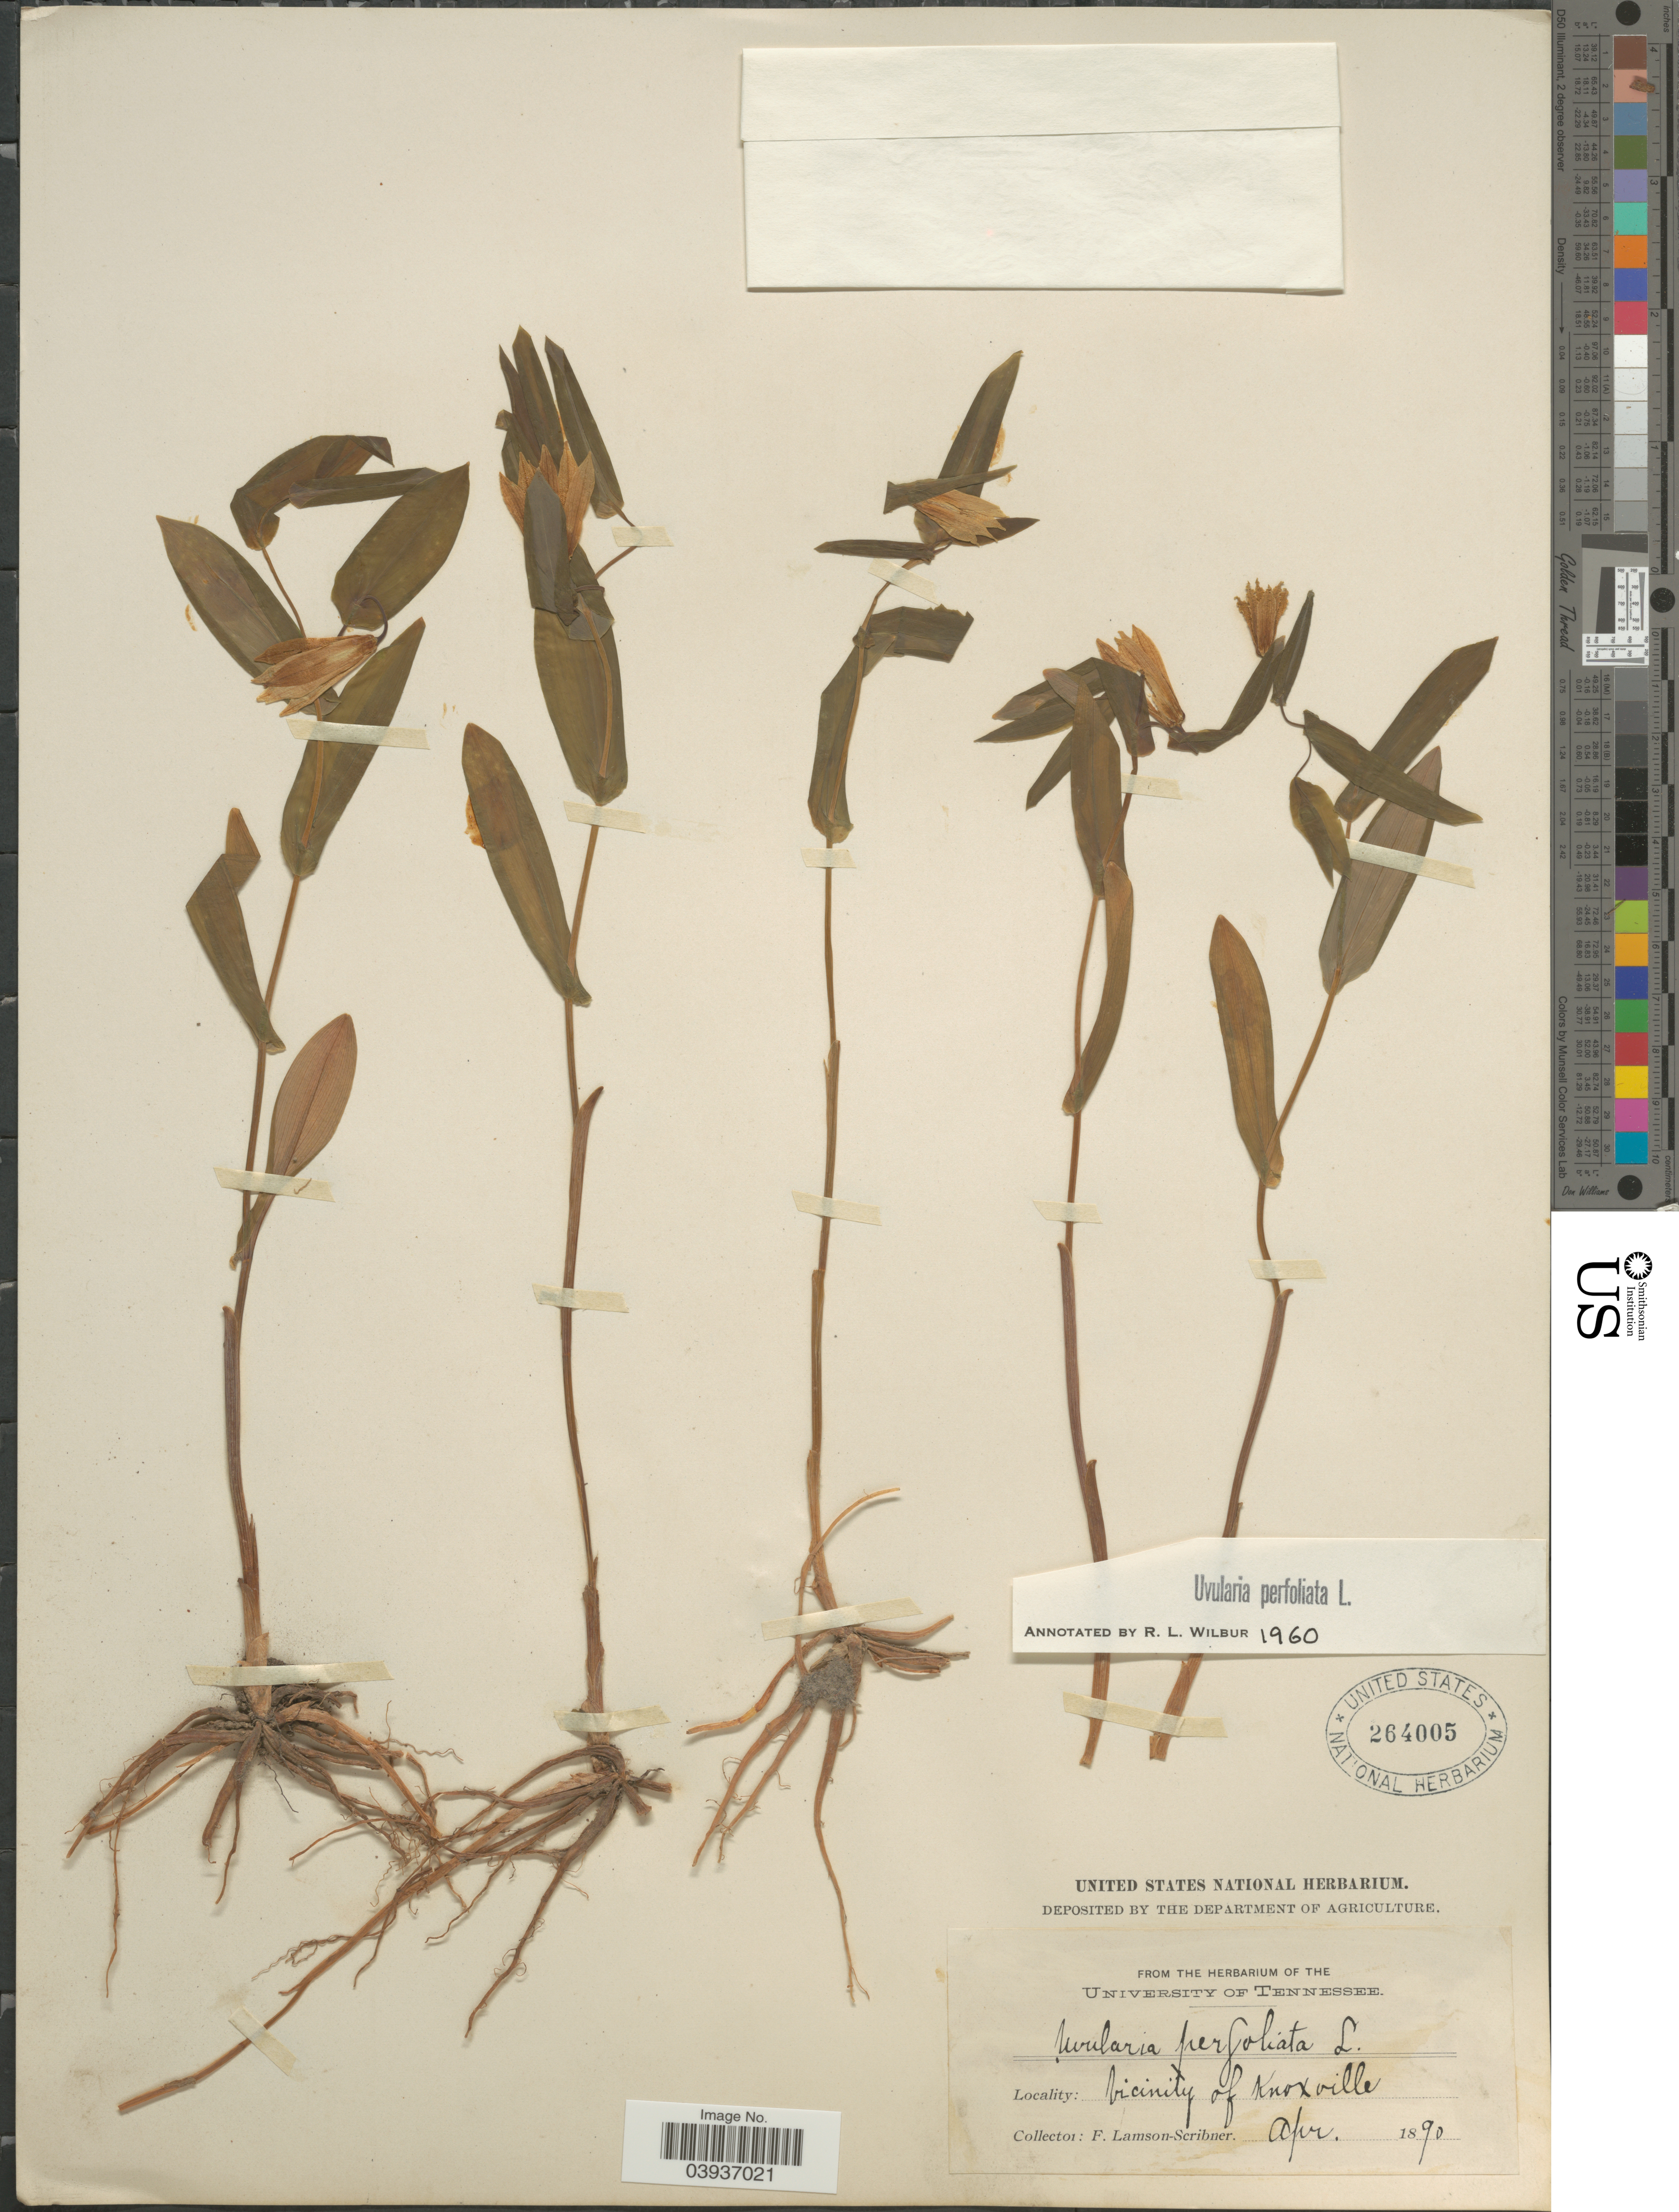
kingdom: Plantae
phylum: Tracheophyta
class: Liliopsida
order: Liliales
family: Colchicaceae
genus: Uvularia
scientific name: Uvularia perfoliata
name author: L.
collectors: F. Lamson-Scribner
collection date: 1890-04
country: United States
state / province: Tennessee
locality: Vicinity of Knoxville.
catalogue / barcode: US 264005